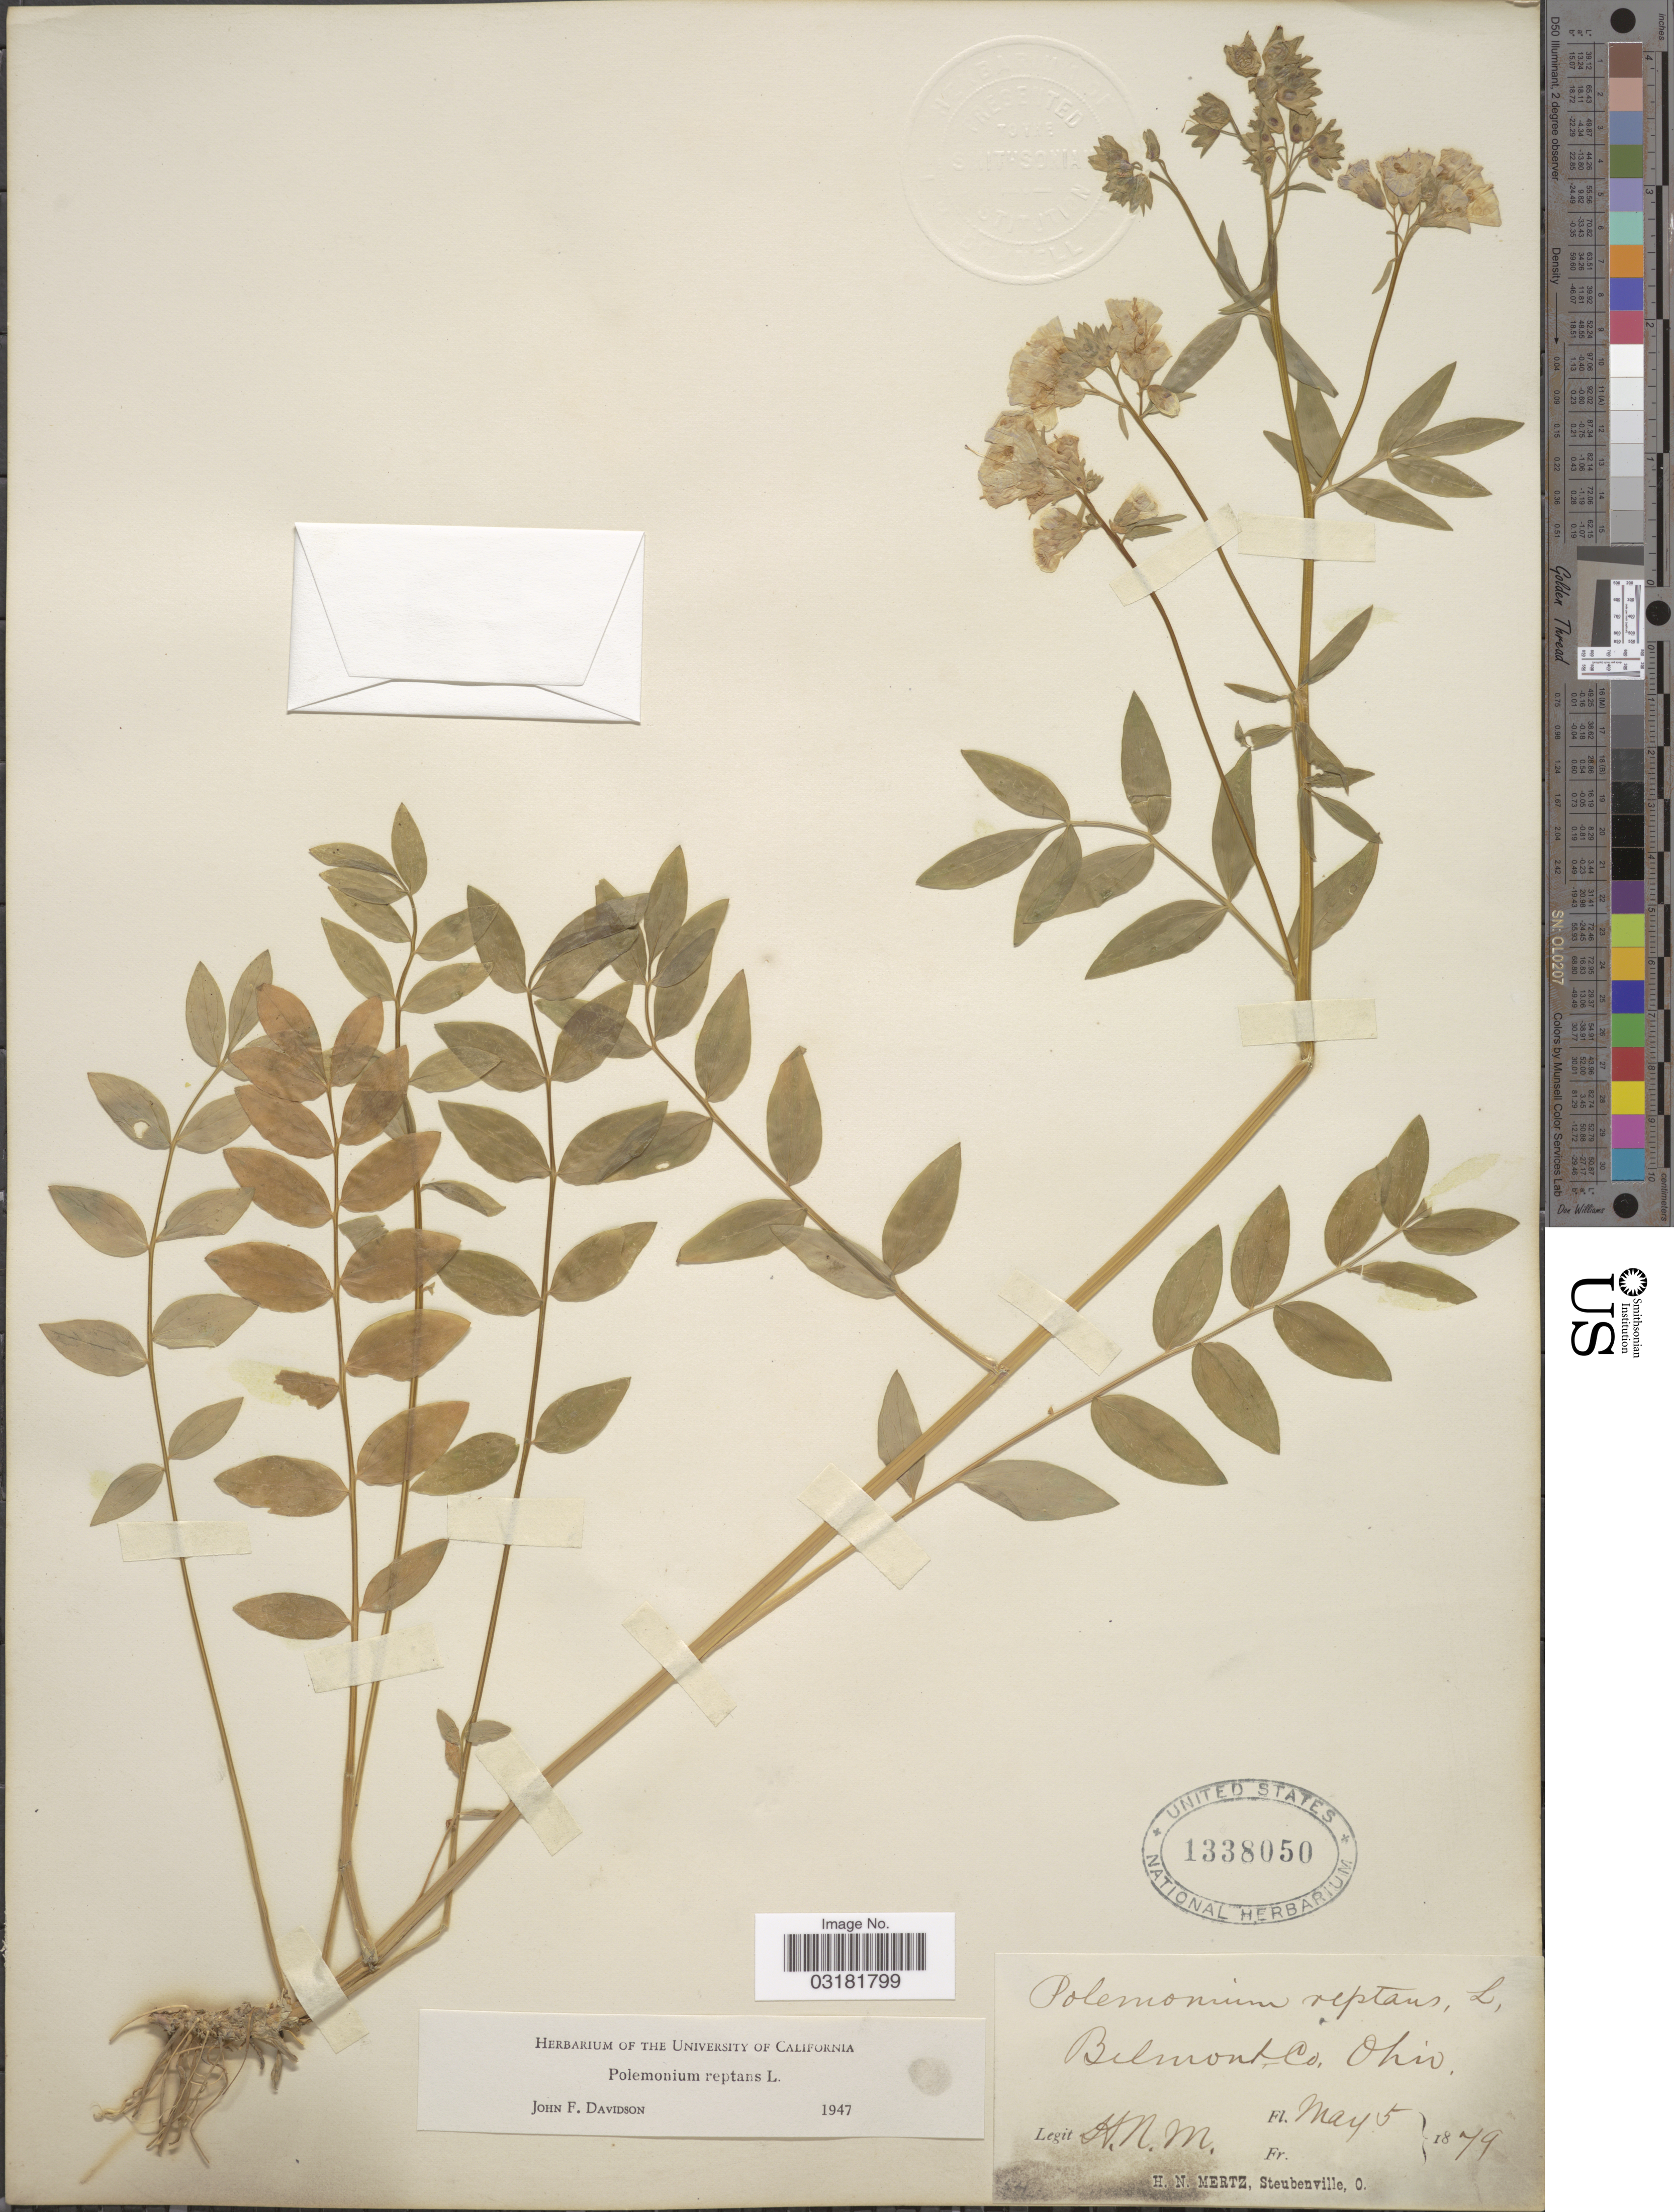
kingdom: Plantae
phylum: Tracheophyta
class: Magnoliopsida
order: Ericales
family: Polemoniaceae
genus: Polemonium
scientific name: Polemonium reptans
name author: L.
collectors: H. Mertz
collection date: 1879-05-05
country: United States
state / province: Ohio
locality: Belmont Co.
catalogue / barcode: US 1338050